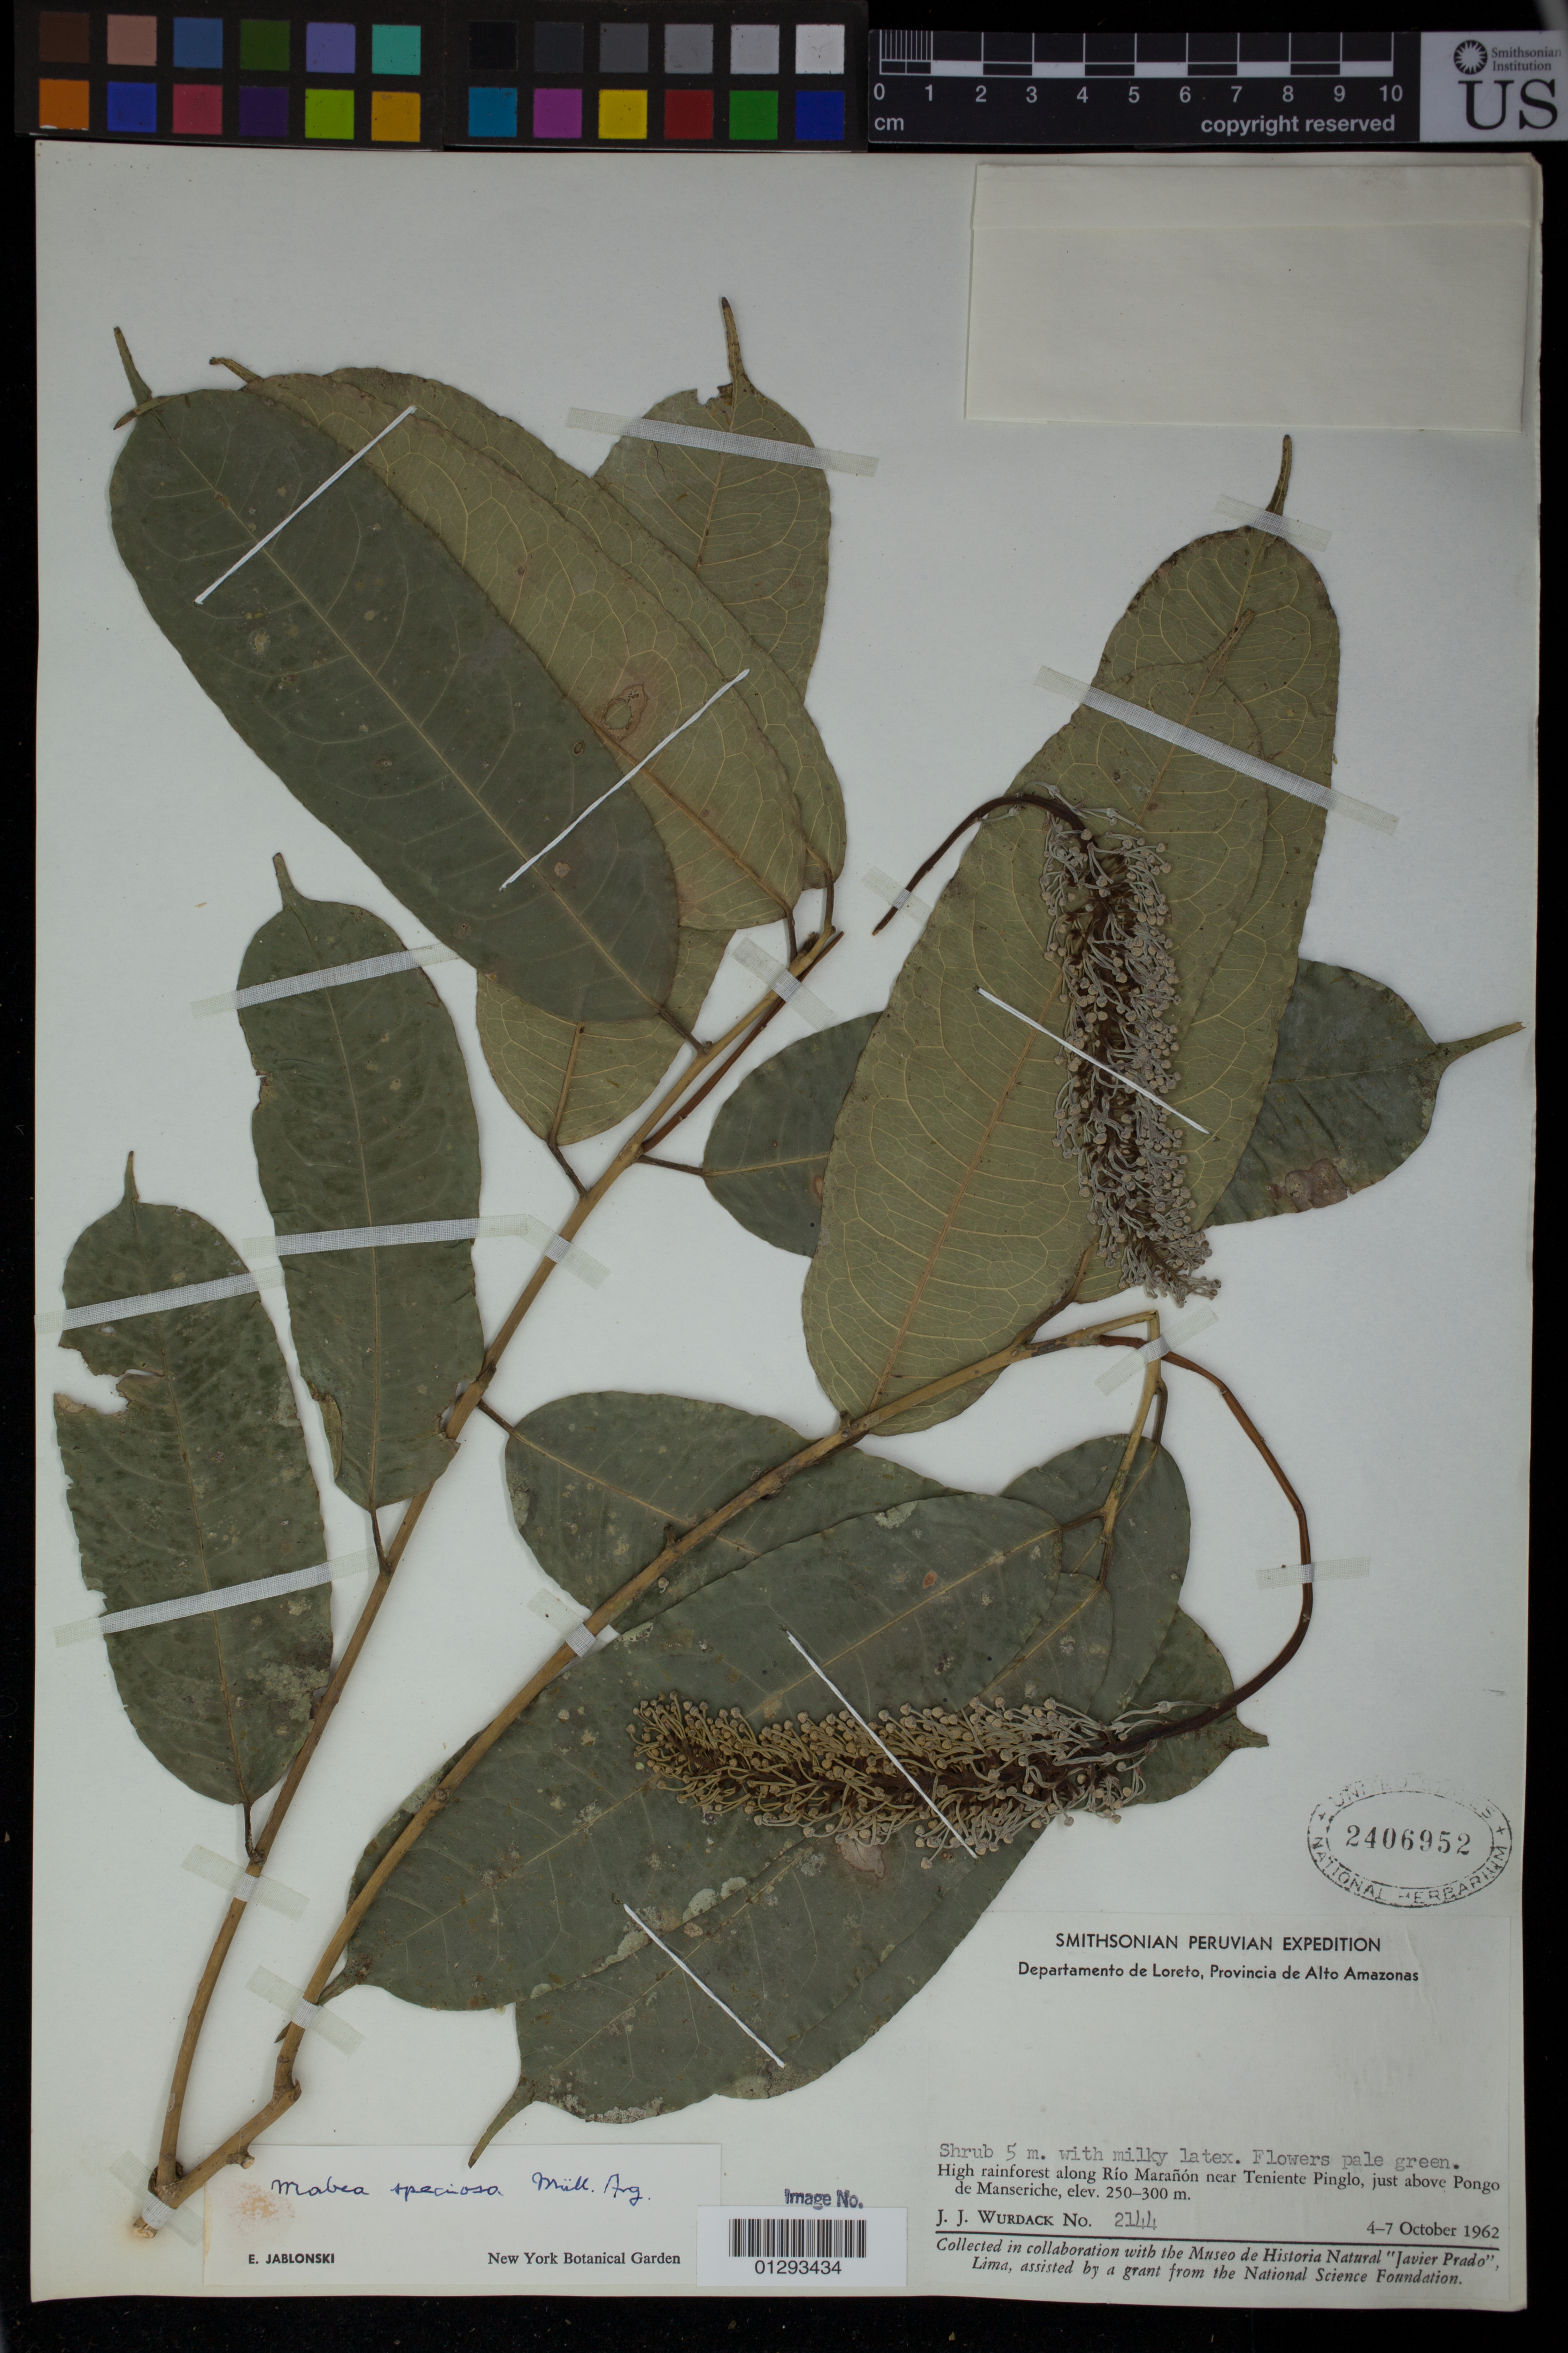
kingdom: Plantae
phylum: Tracheophyta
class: Magnoliopsida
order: Malpighiales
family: Euphorbiaceae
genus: Mabea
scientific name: Mabea speciosa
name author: Müll. Arg.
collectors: J. J. Wurdack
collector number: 2144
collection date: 1962-10-04/1962-10-07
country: Peru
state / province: Loreto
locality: Provincia de Alto Amazonas. High rainforest along Rio Maranon near Teniente Pinglo, just above Pongo de Manseriche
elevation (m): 250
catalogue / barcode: US 2406952